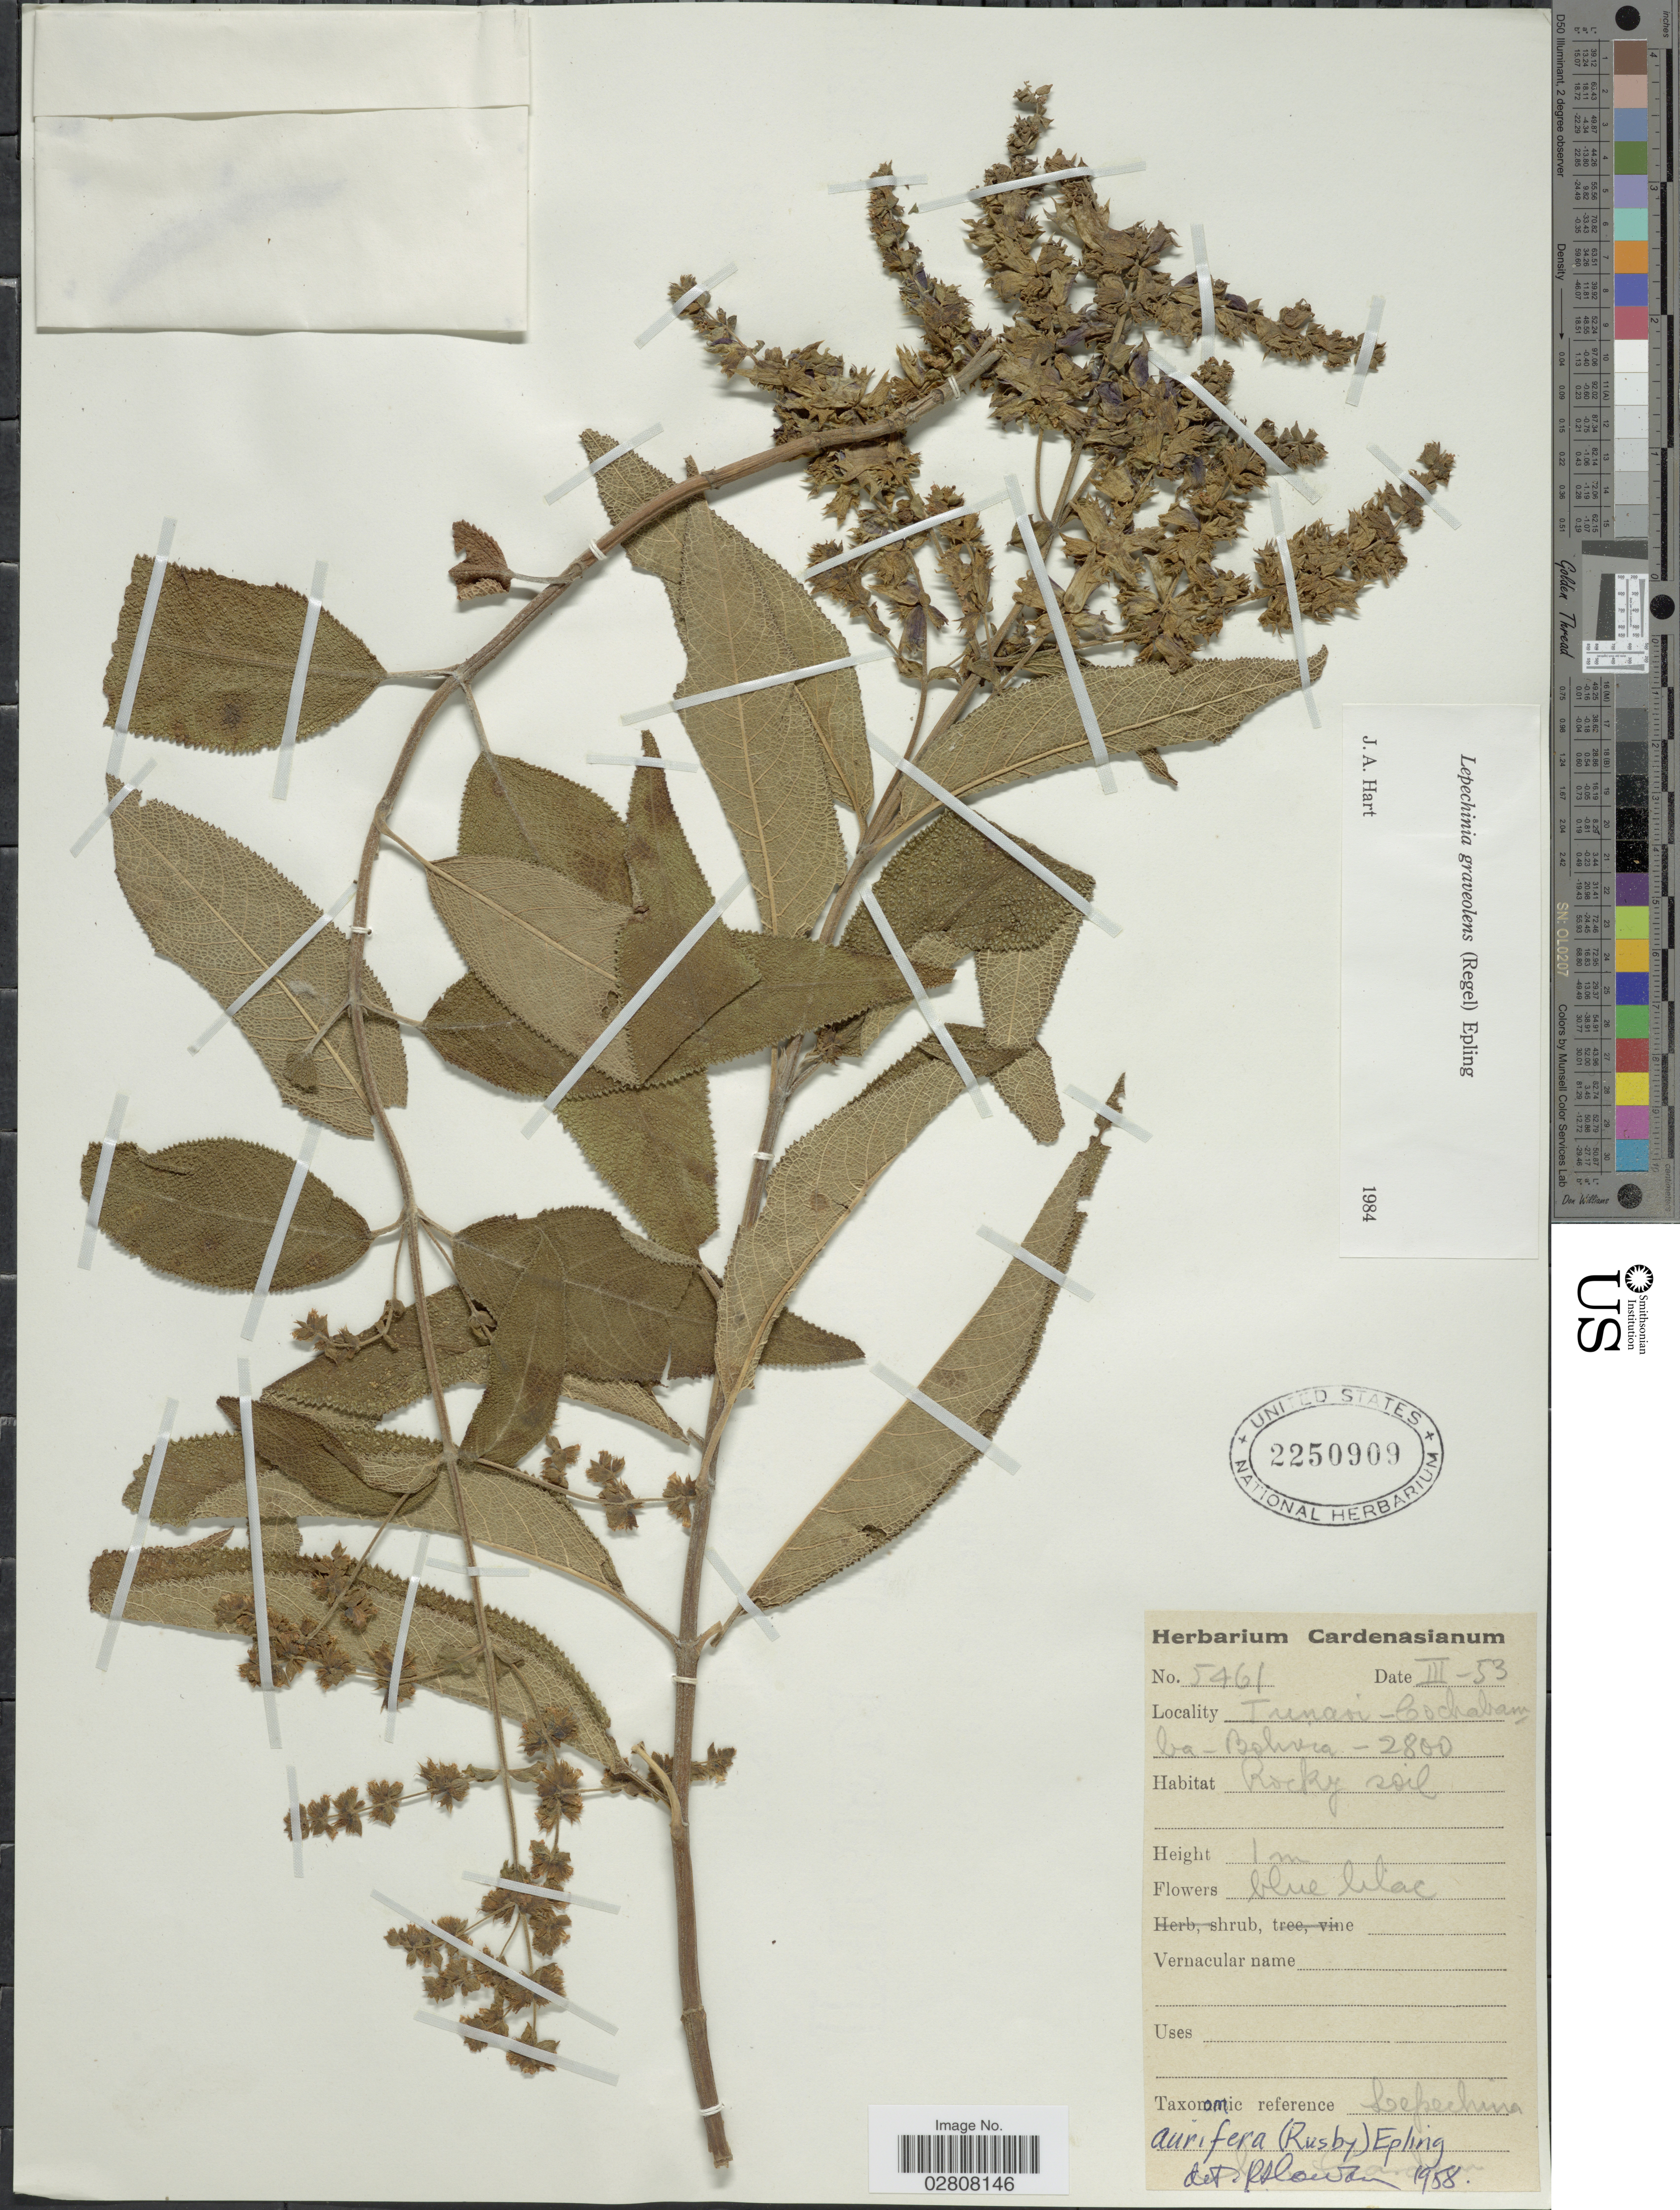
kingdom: Plantae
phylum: Tracheophyta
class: Magnoliopsida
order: Lamiales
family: Lamiaceae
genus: Lepechinia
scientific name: Lepechinia graveolens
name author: (Regel) Epling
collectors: ex herb. Cardenasianum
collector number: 5461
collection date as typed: Transcribed d/m/y: /2/53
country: Bolivia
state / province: Cochabamba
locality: Tunari - Cochabamba-Bolivia.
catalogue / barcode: US 2250909